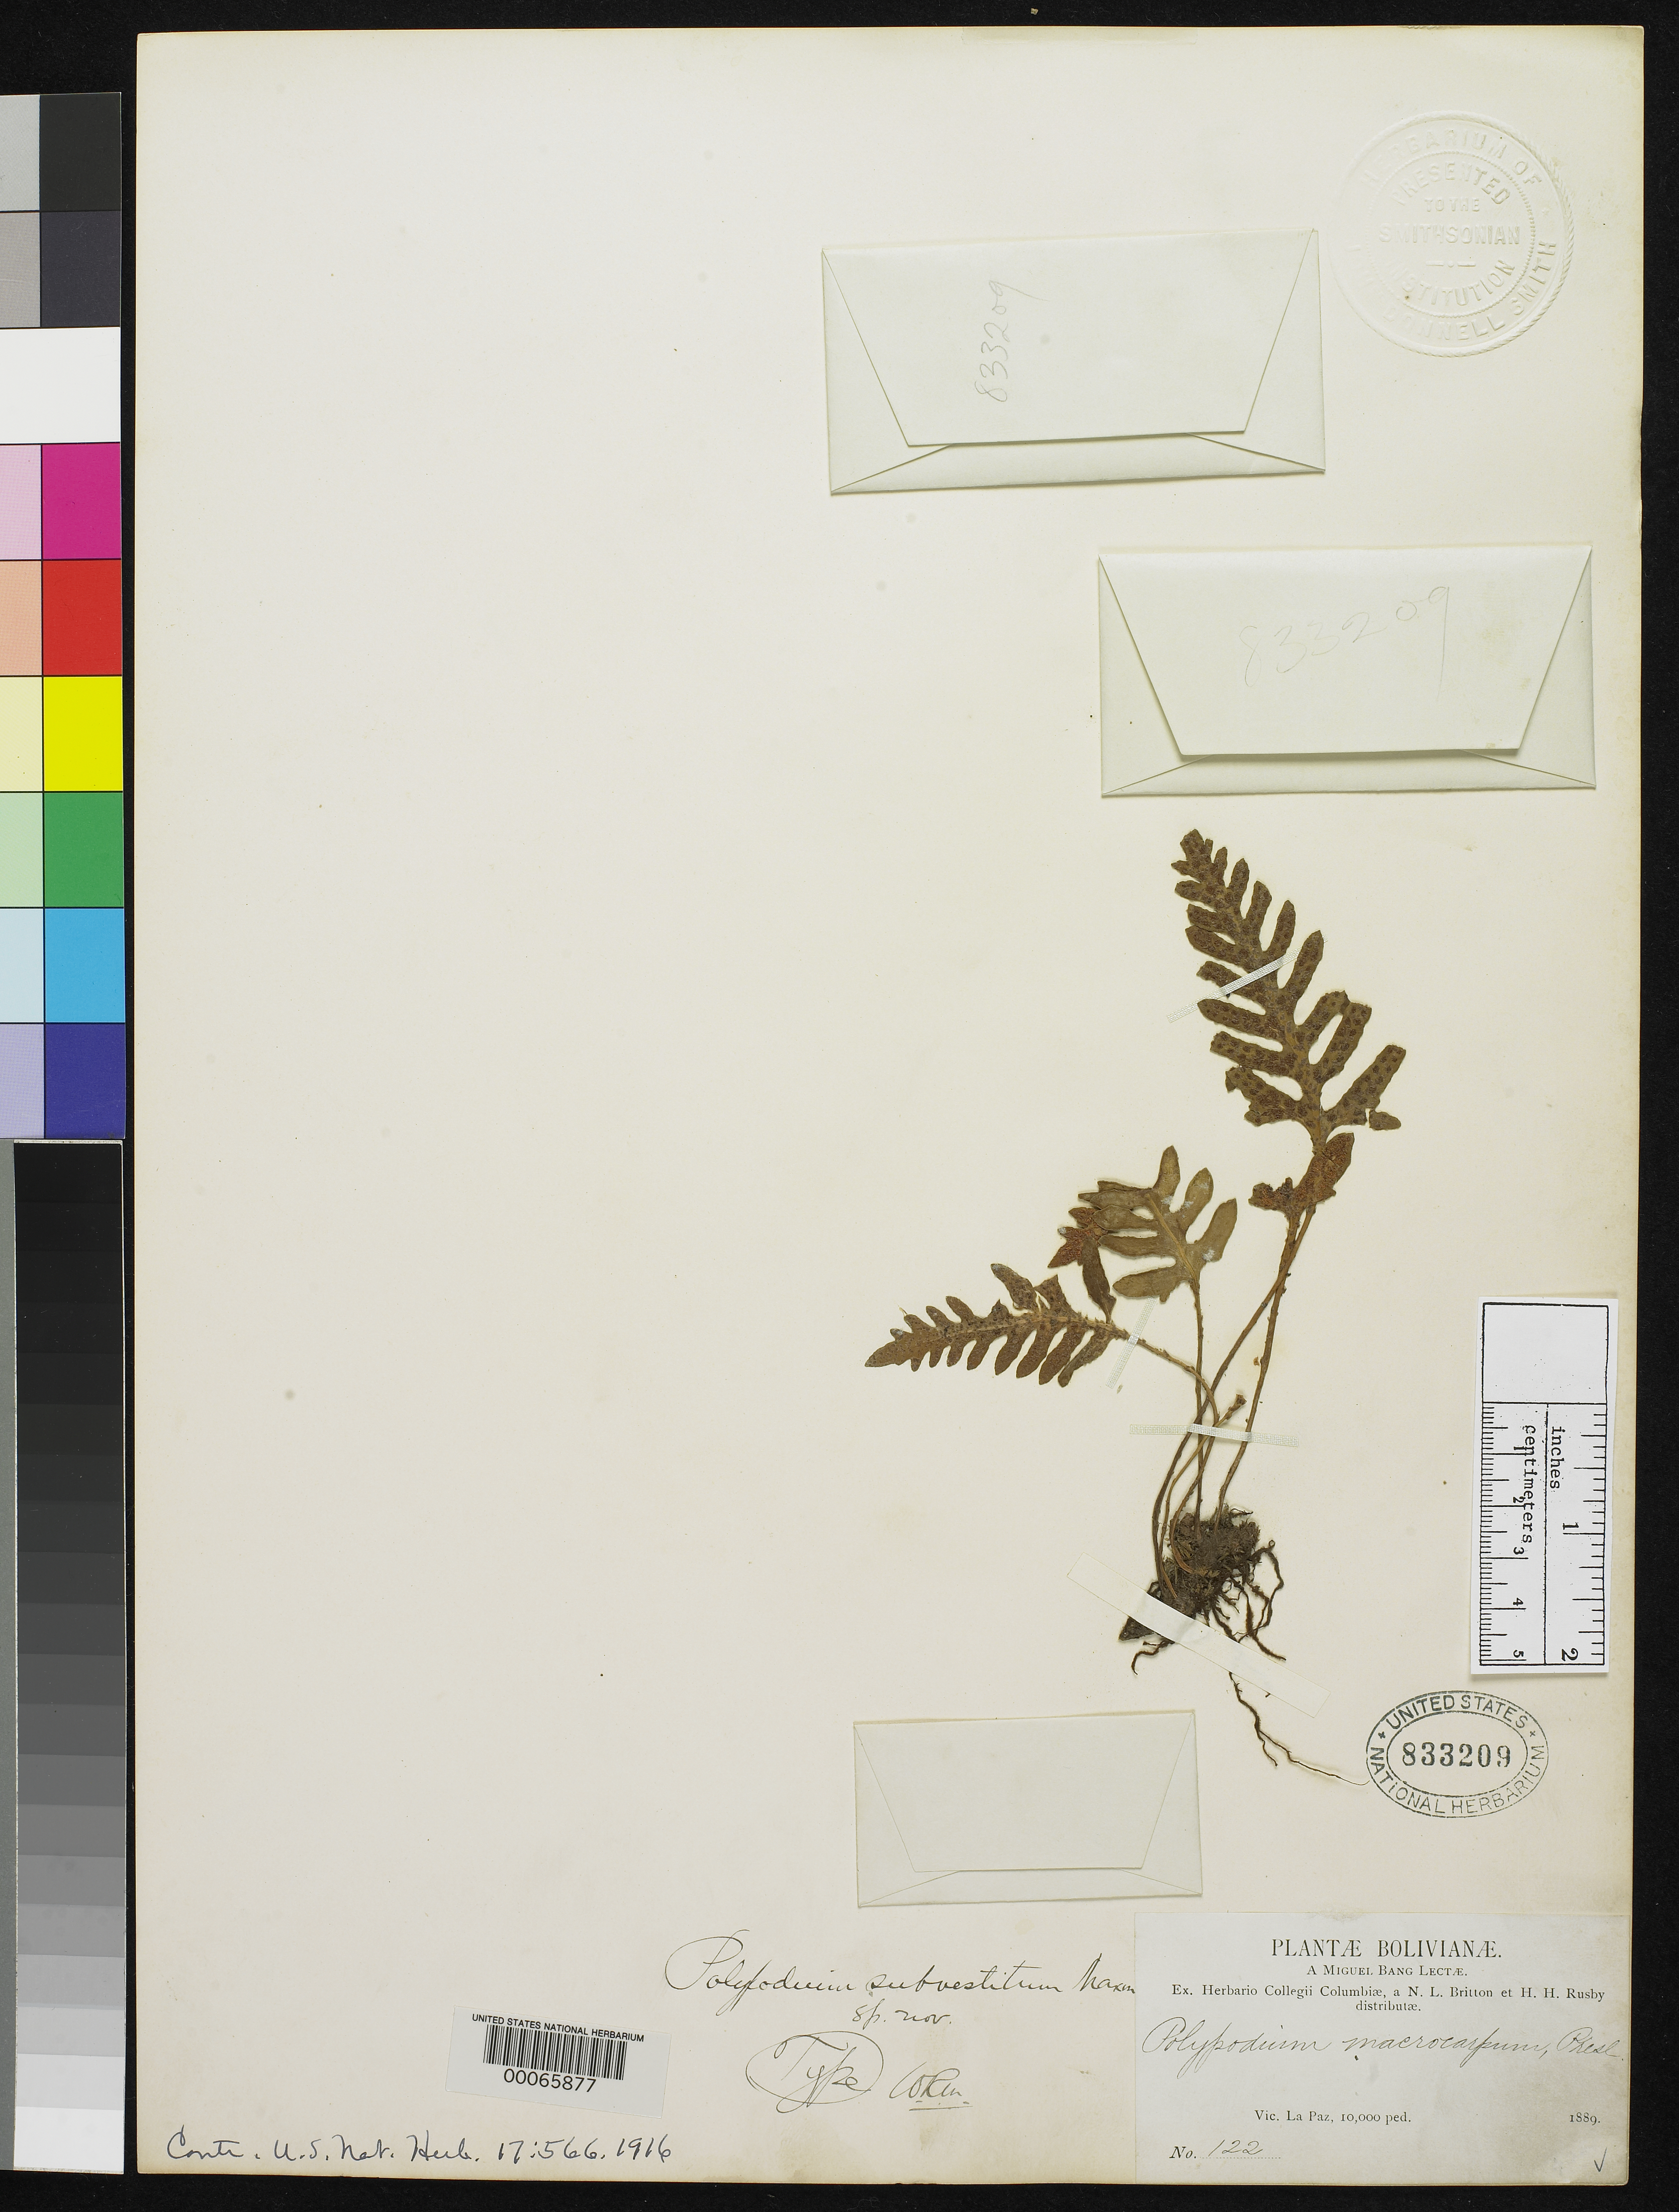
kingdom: Plantae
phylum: Tracheophyta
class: Polypodiopsida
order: Polypodiales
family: Polypodiaceae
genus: Polypodium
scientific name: Polypodium subvestitum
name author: Maxon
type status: Holotype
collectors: M. Bang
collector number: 122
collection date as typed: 1889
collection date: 1889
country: Bolivia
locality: Vic. La Paz.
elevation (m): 3048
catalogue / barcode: US 833209